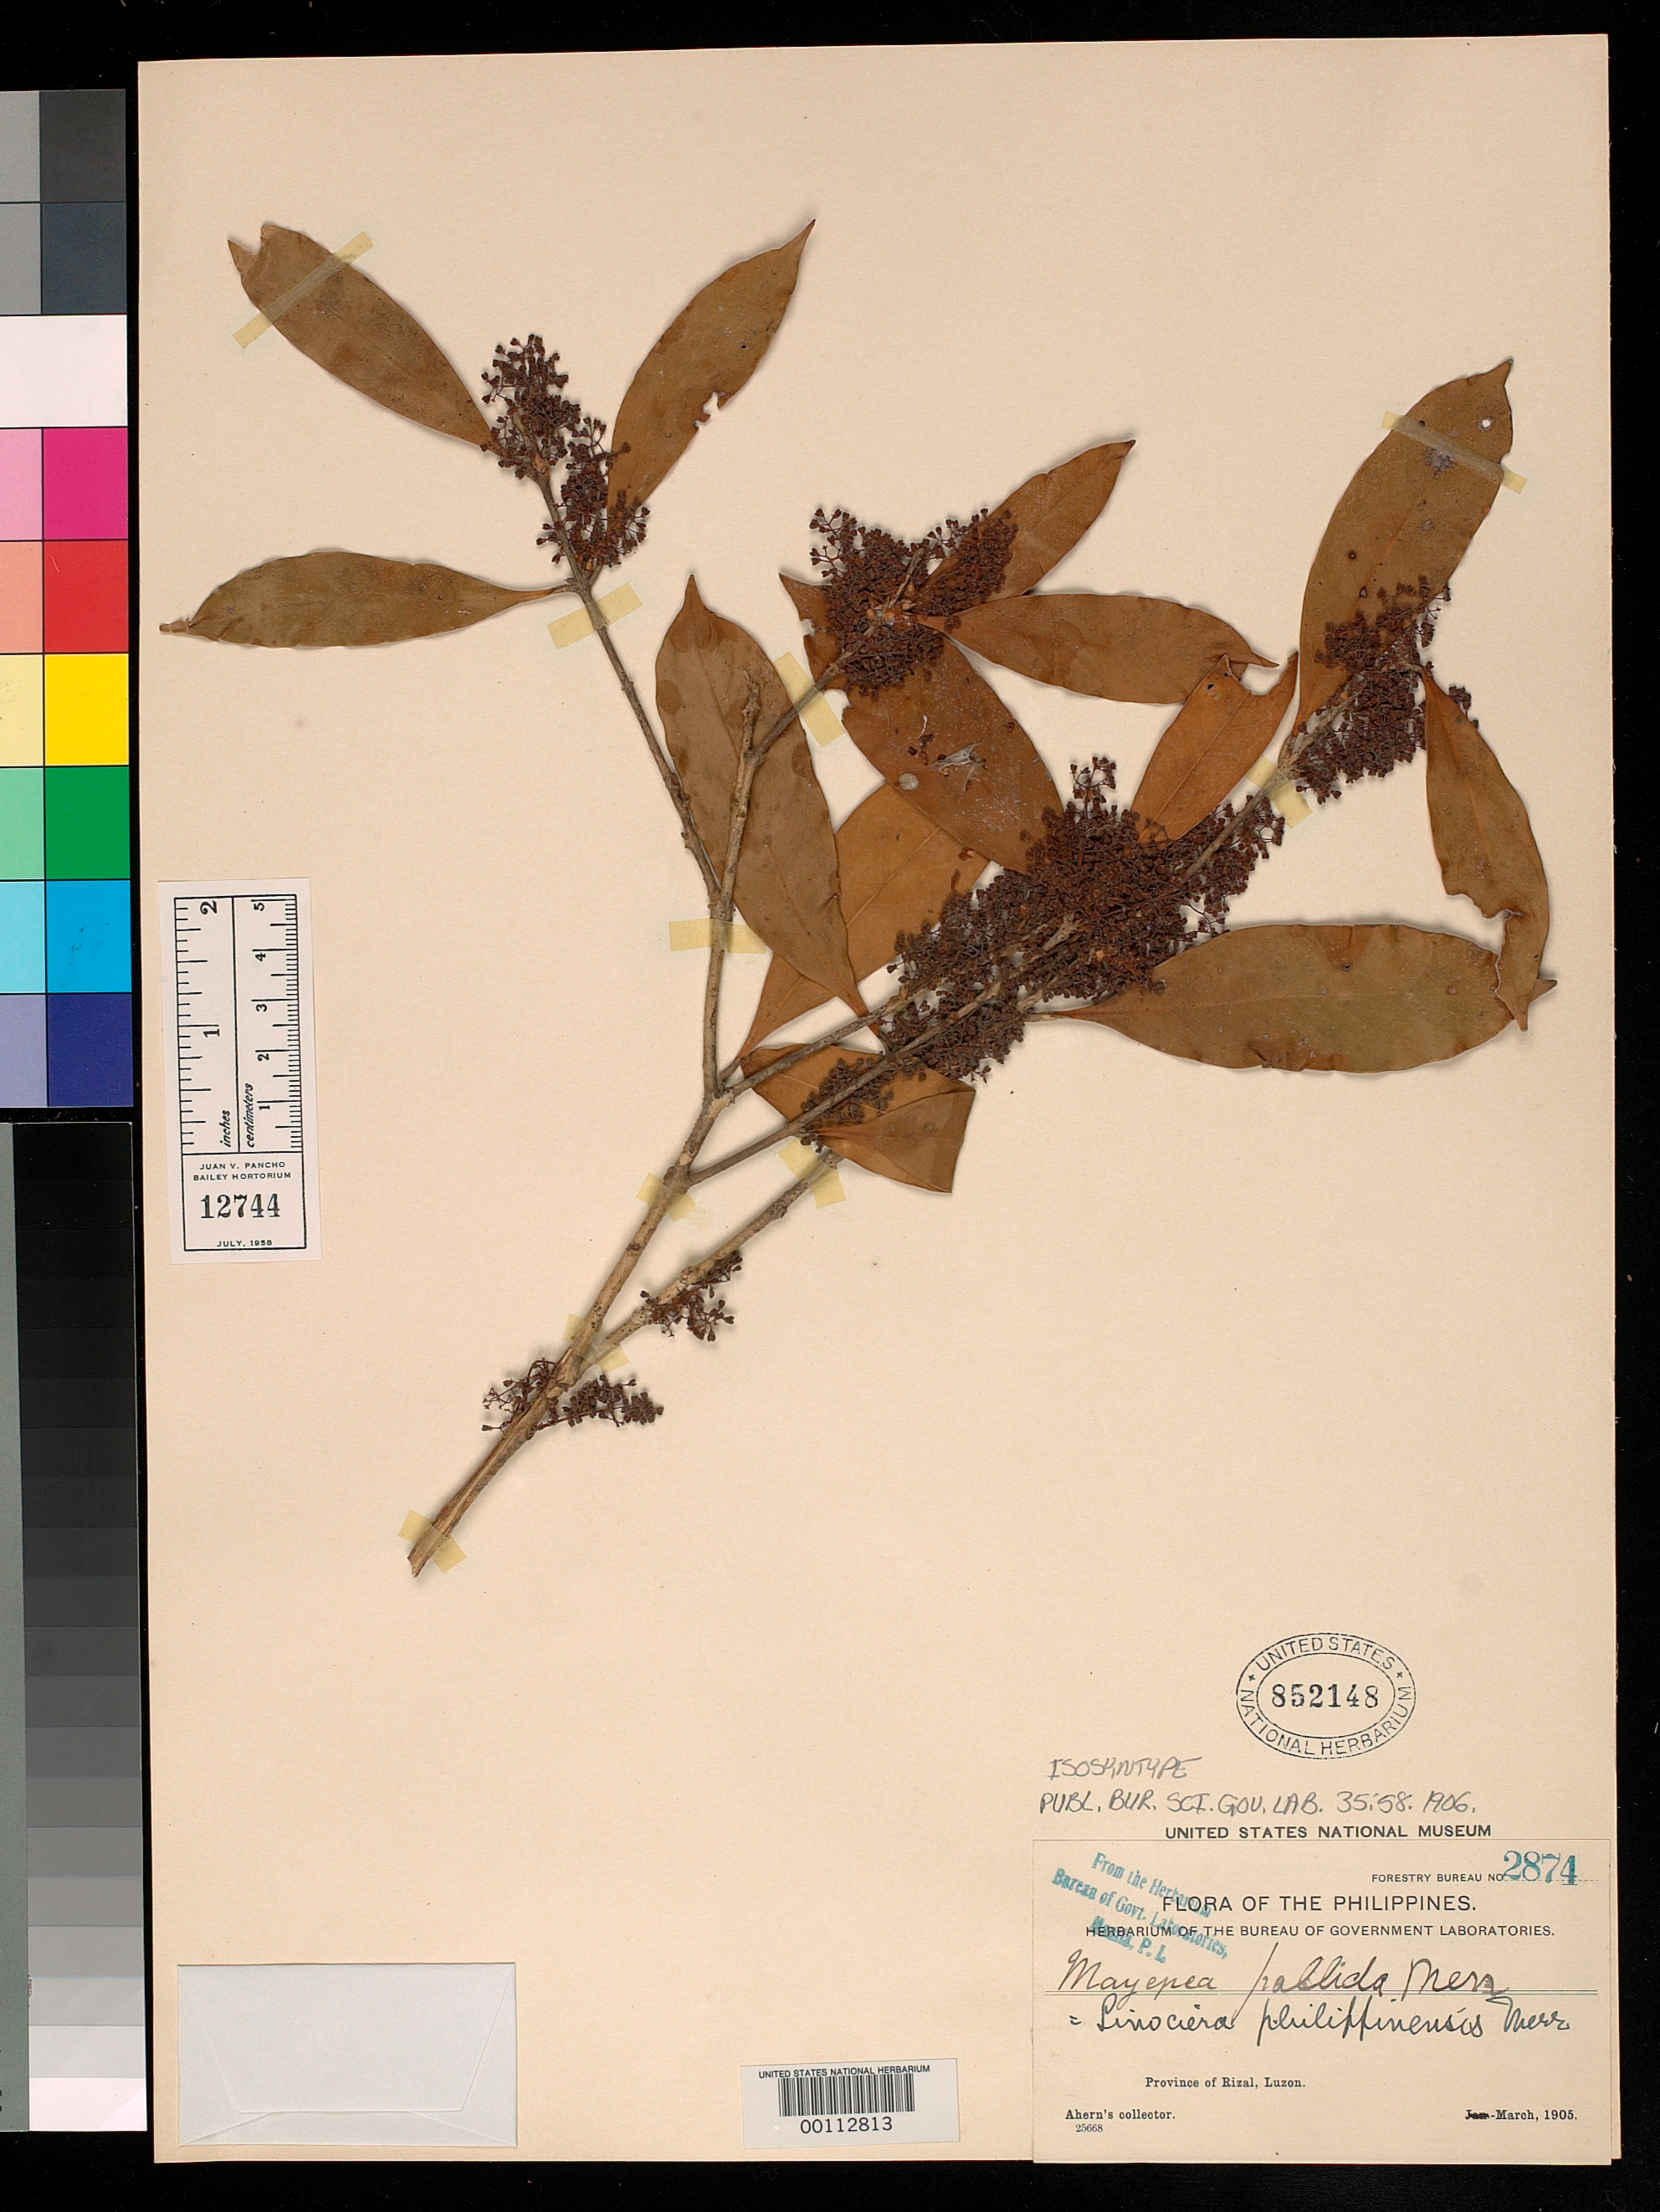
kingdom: Plantae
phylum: Tracheophyta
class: Magnoliopsida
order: Lamiales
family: Oleaceae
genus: Mayepea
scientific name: Mayepea pallida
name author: Merr.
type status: Isosyntype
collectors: Ahern's collector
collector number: Bur. Sci. 2874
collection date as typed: Mar 1905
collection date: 1905-03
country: Philippines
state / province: Calabarzon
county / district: Rizal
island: Luzon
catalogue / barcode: US 852148